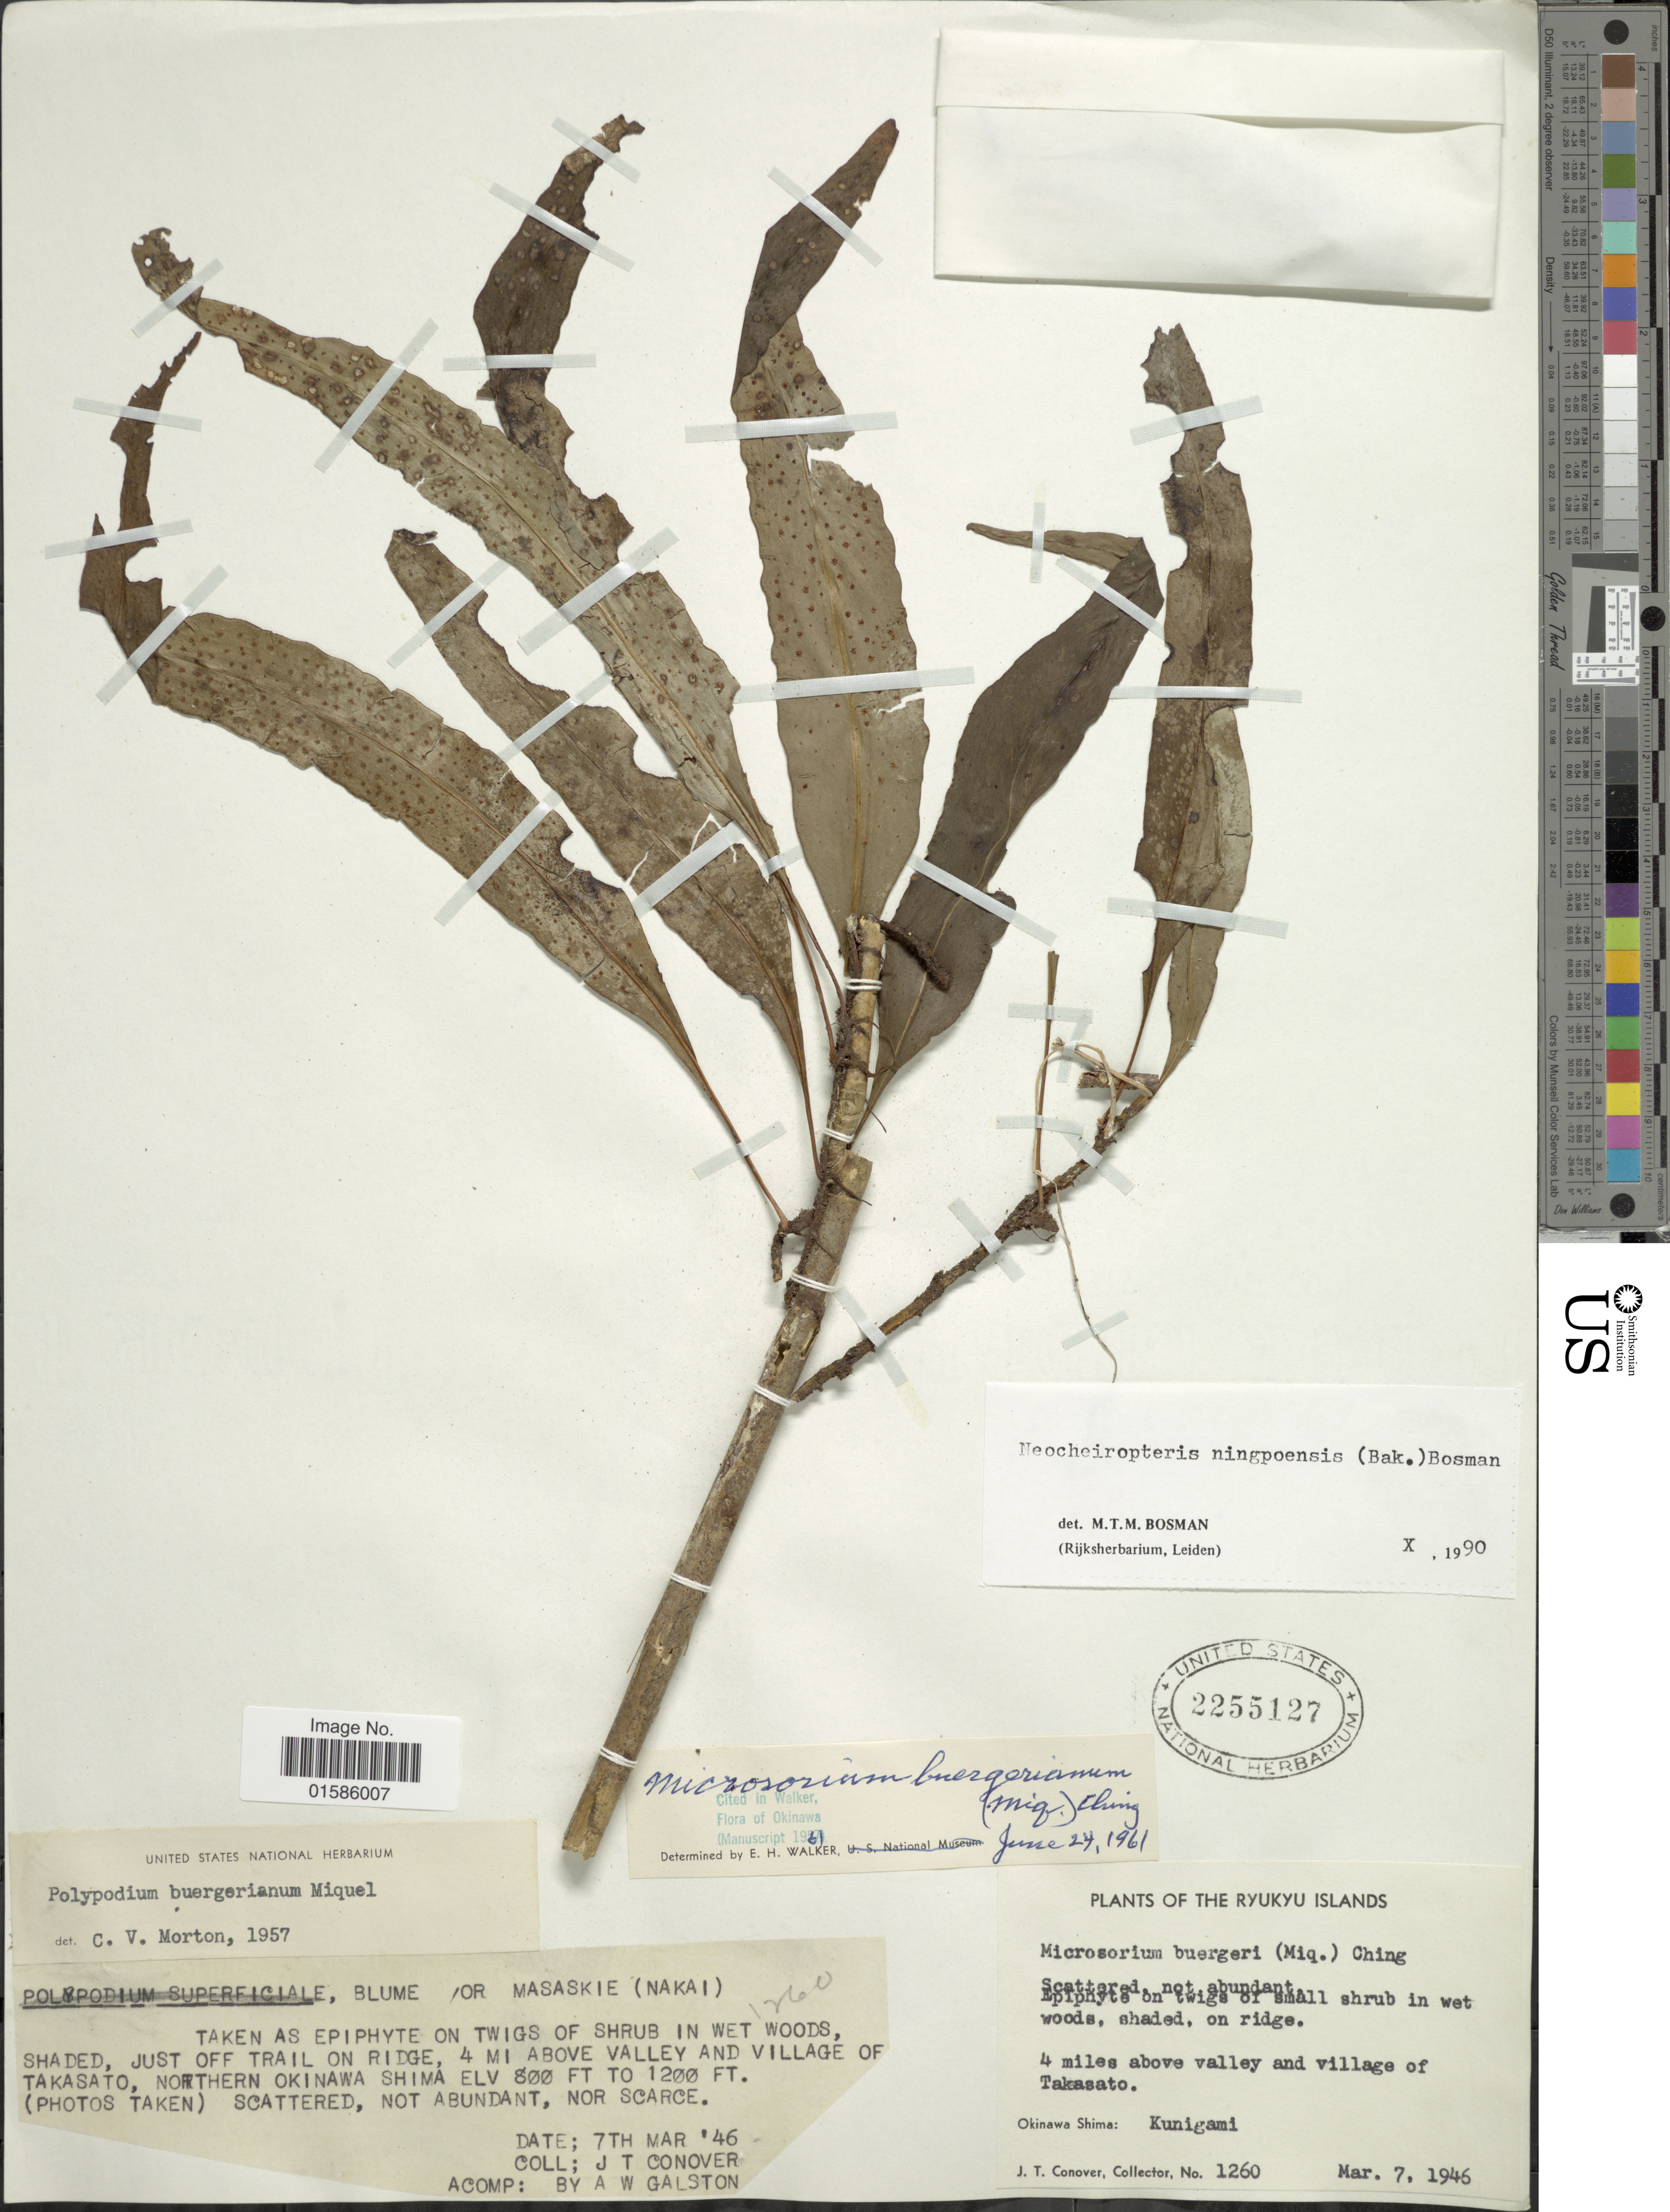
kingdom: Plantae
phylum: Tracheophyta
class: Polypodiopsida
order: Polypodiales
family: Polypodiaceae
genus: Microsorum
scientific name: Microsorum ningpoensis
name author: (Baker)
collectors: J. T. Conover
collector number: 1260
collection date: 1946-03-07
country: Japan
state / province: Okinawa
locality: The Ryukyu Islands, 4 miles above valley and village of Takasato, Okinawa Shima: Kunigami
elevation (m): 244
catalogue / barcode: US 2255127